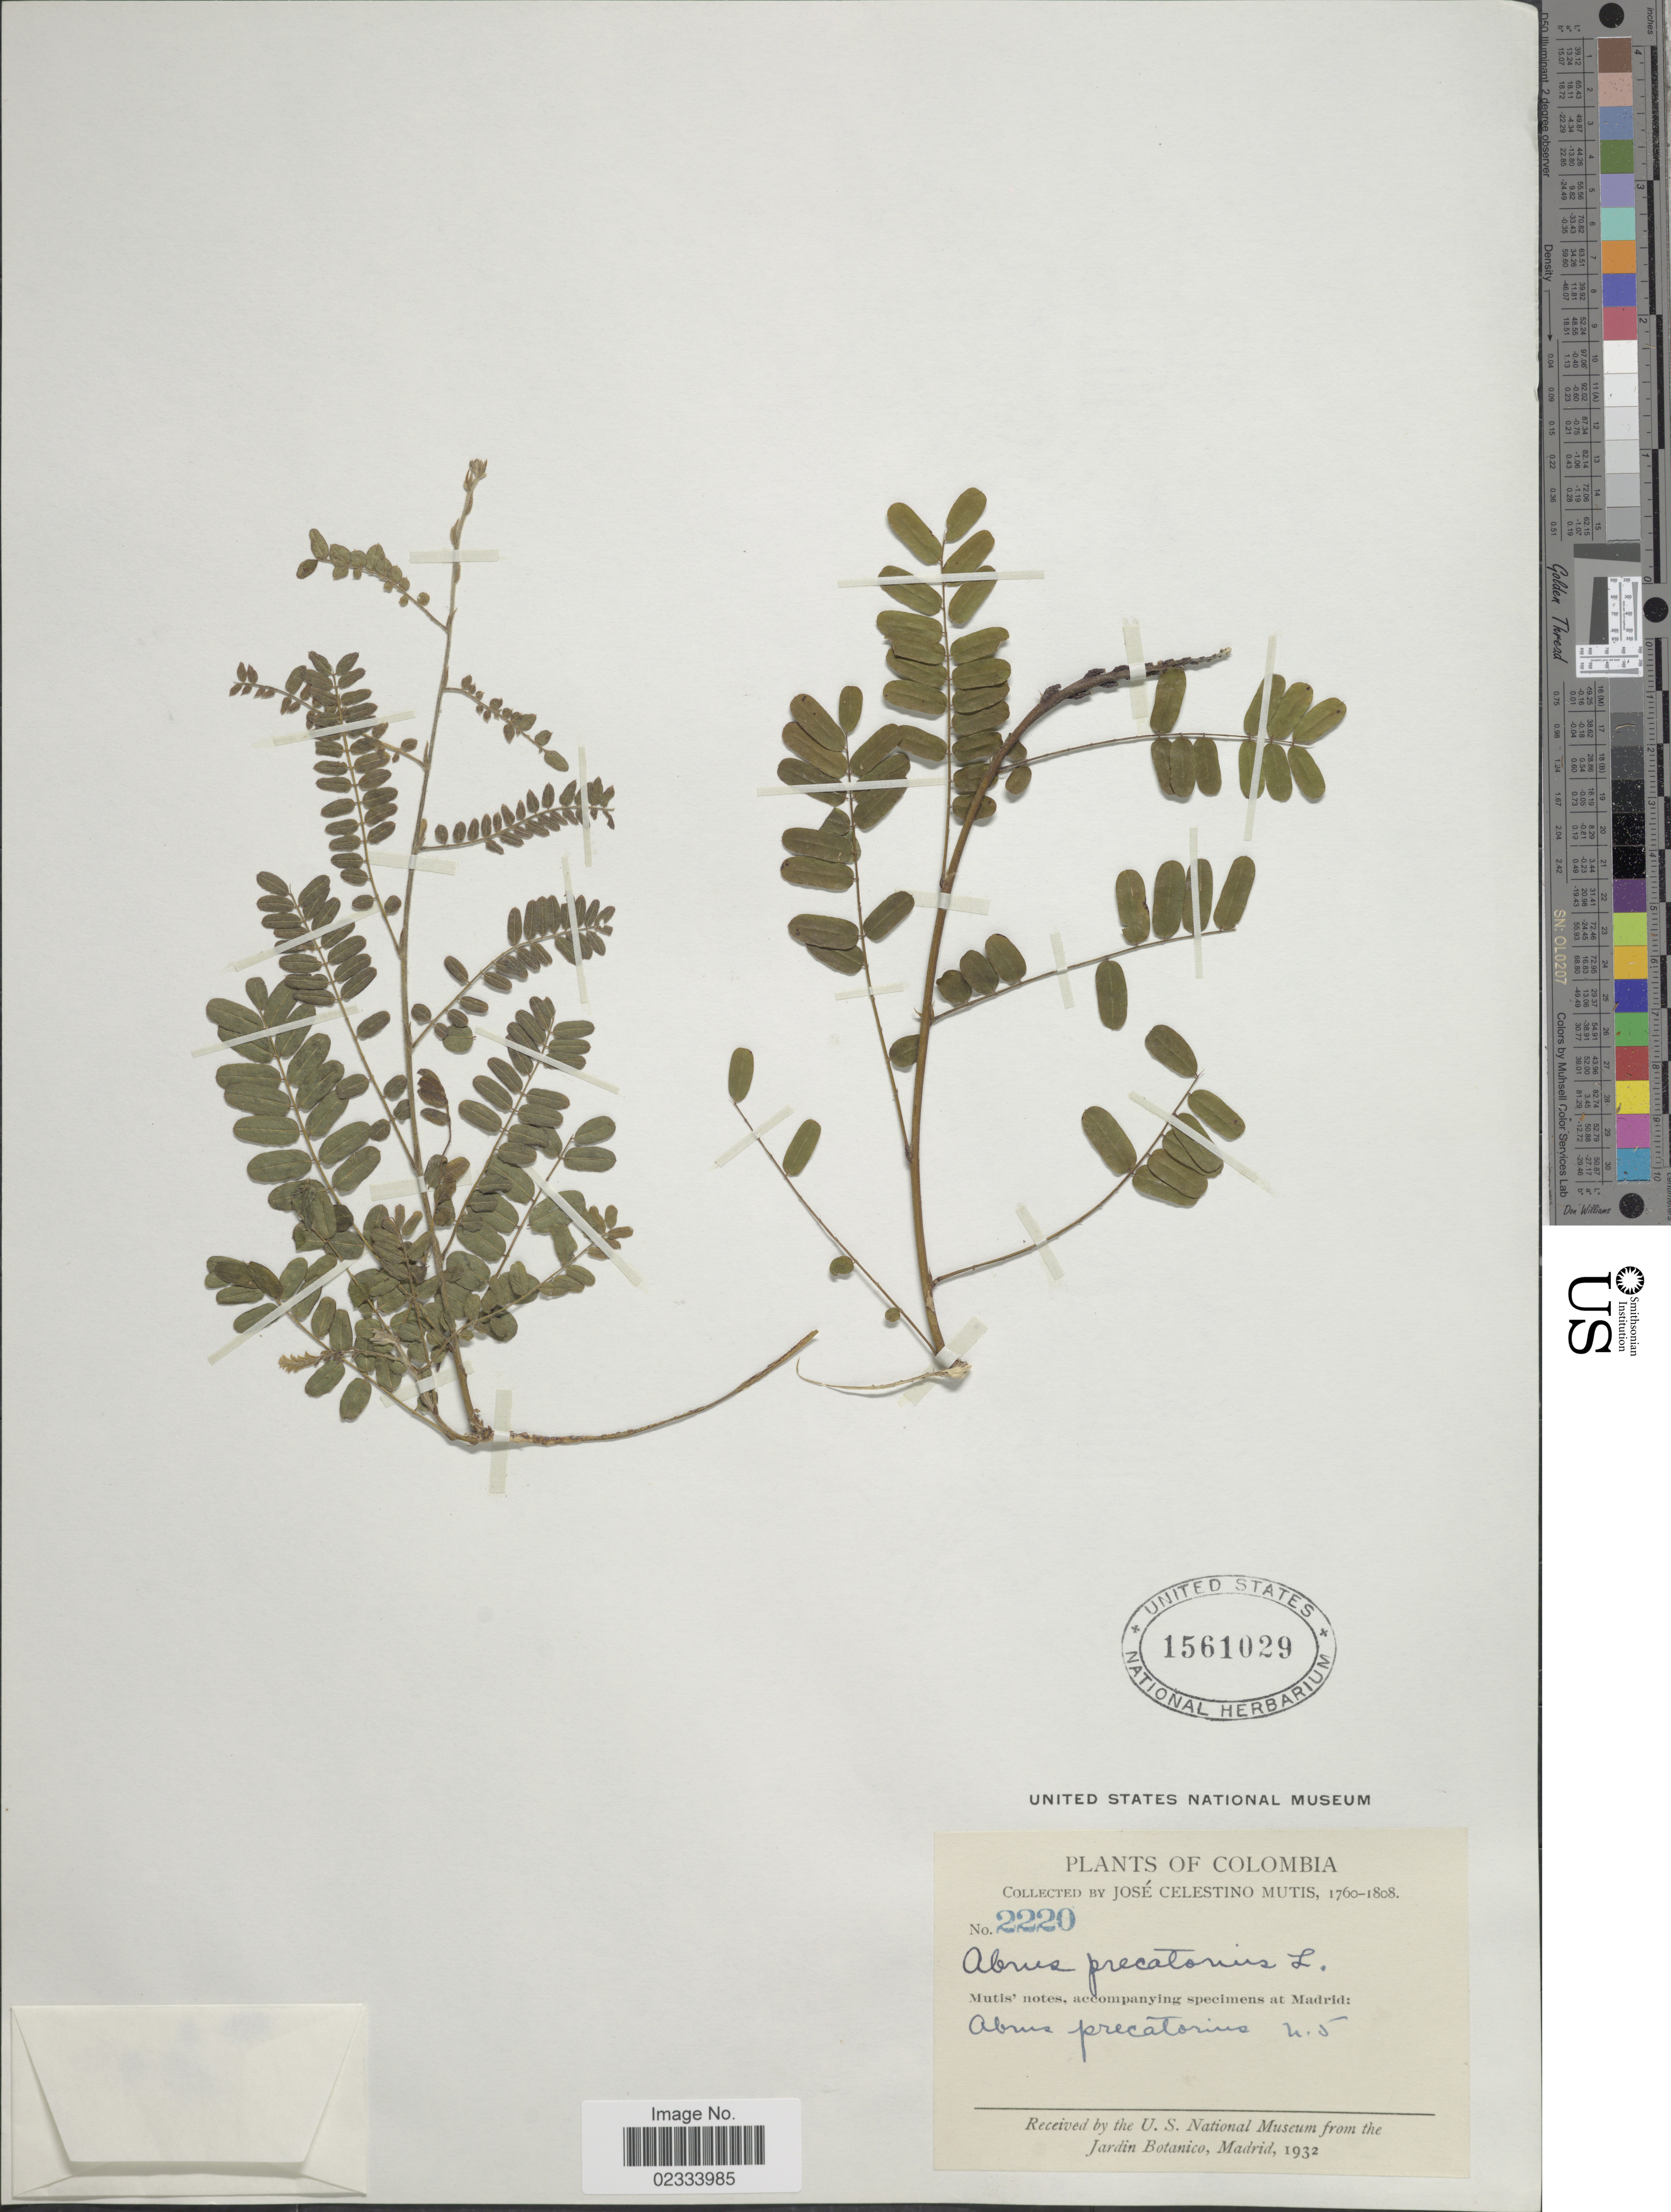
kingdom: Plantae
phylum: Tracheophyta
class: Magnoliopsida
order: Fabales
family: Fabaceae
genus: Abrus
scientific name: Abrus precatorius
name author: L.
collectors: J. C. B. Mutis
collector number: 2220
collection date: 1760/1808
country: Colombia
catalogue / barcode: US 1561029